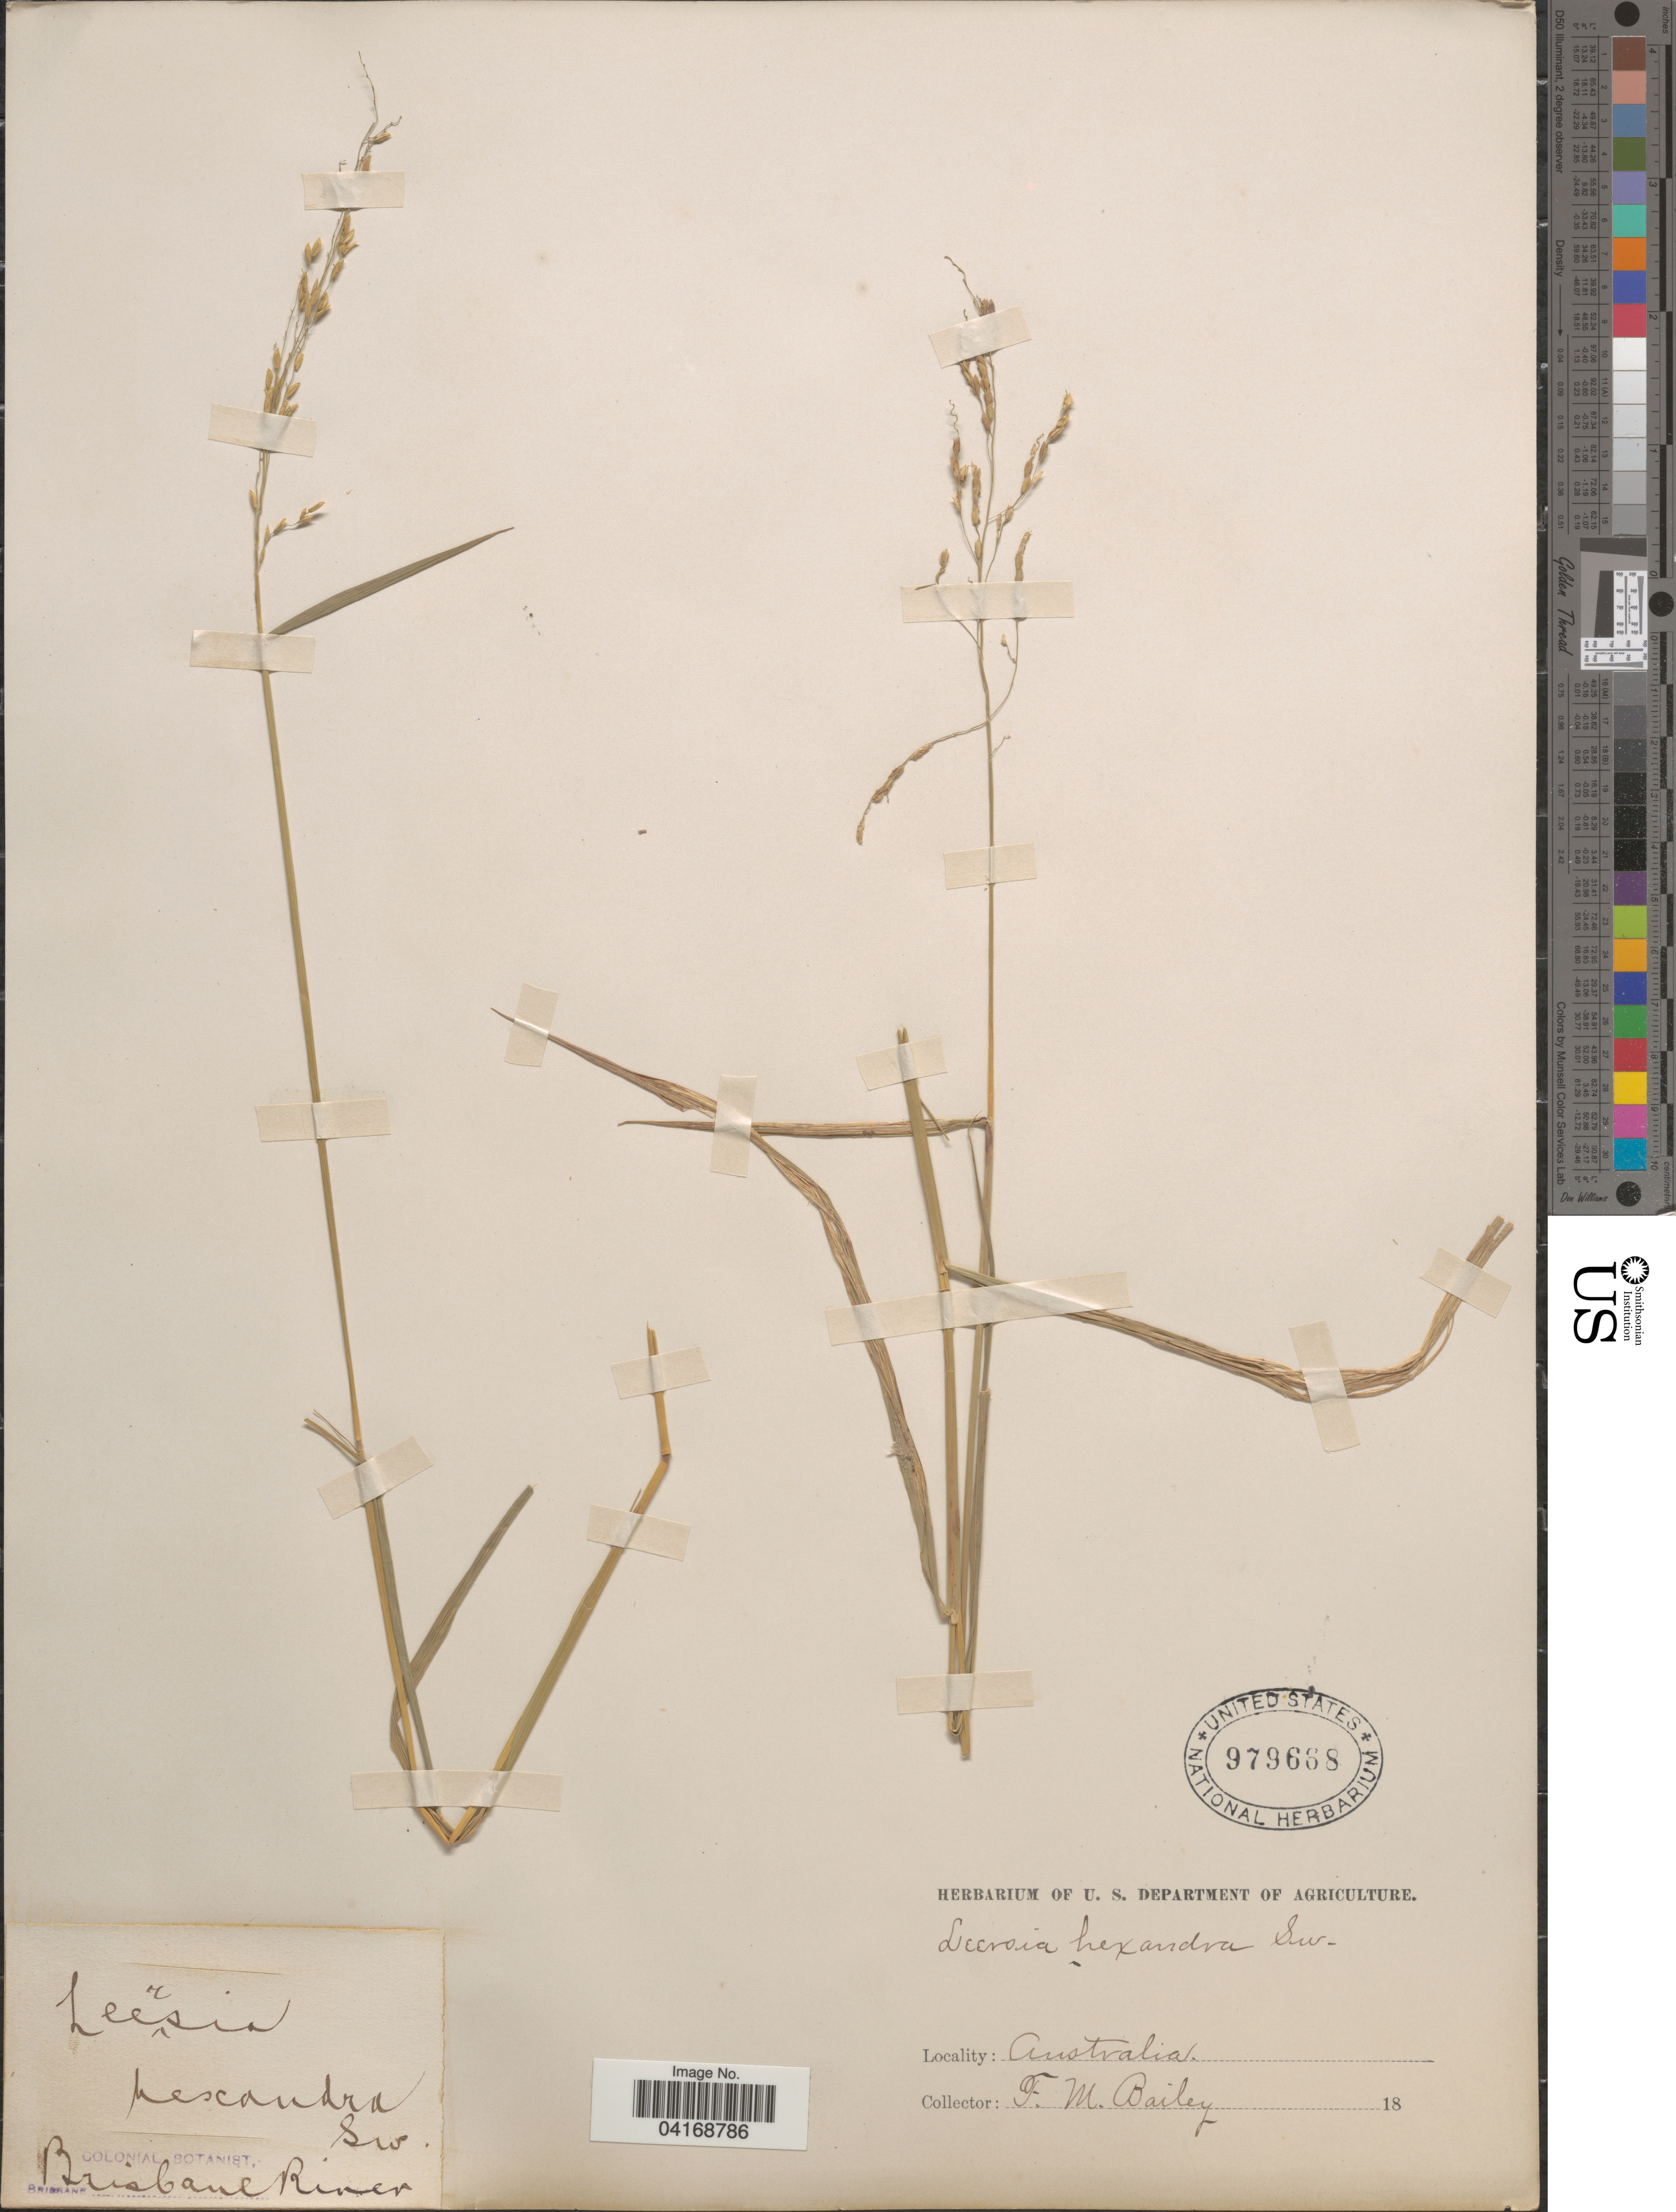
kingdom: Plantae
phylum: Tracheophyta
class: Liliopsida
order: Poales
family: Poaceae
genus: Leersia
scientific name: Leersia hexandra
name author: Sw.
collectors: F. M. Bailey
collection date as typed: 18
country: Australia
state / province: Queensland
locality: Brisbane River.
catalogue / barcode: US 979668